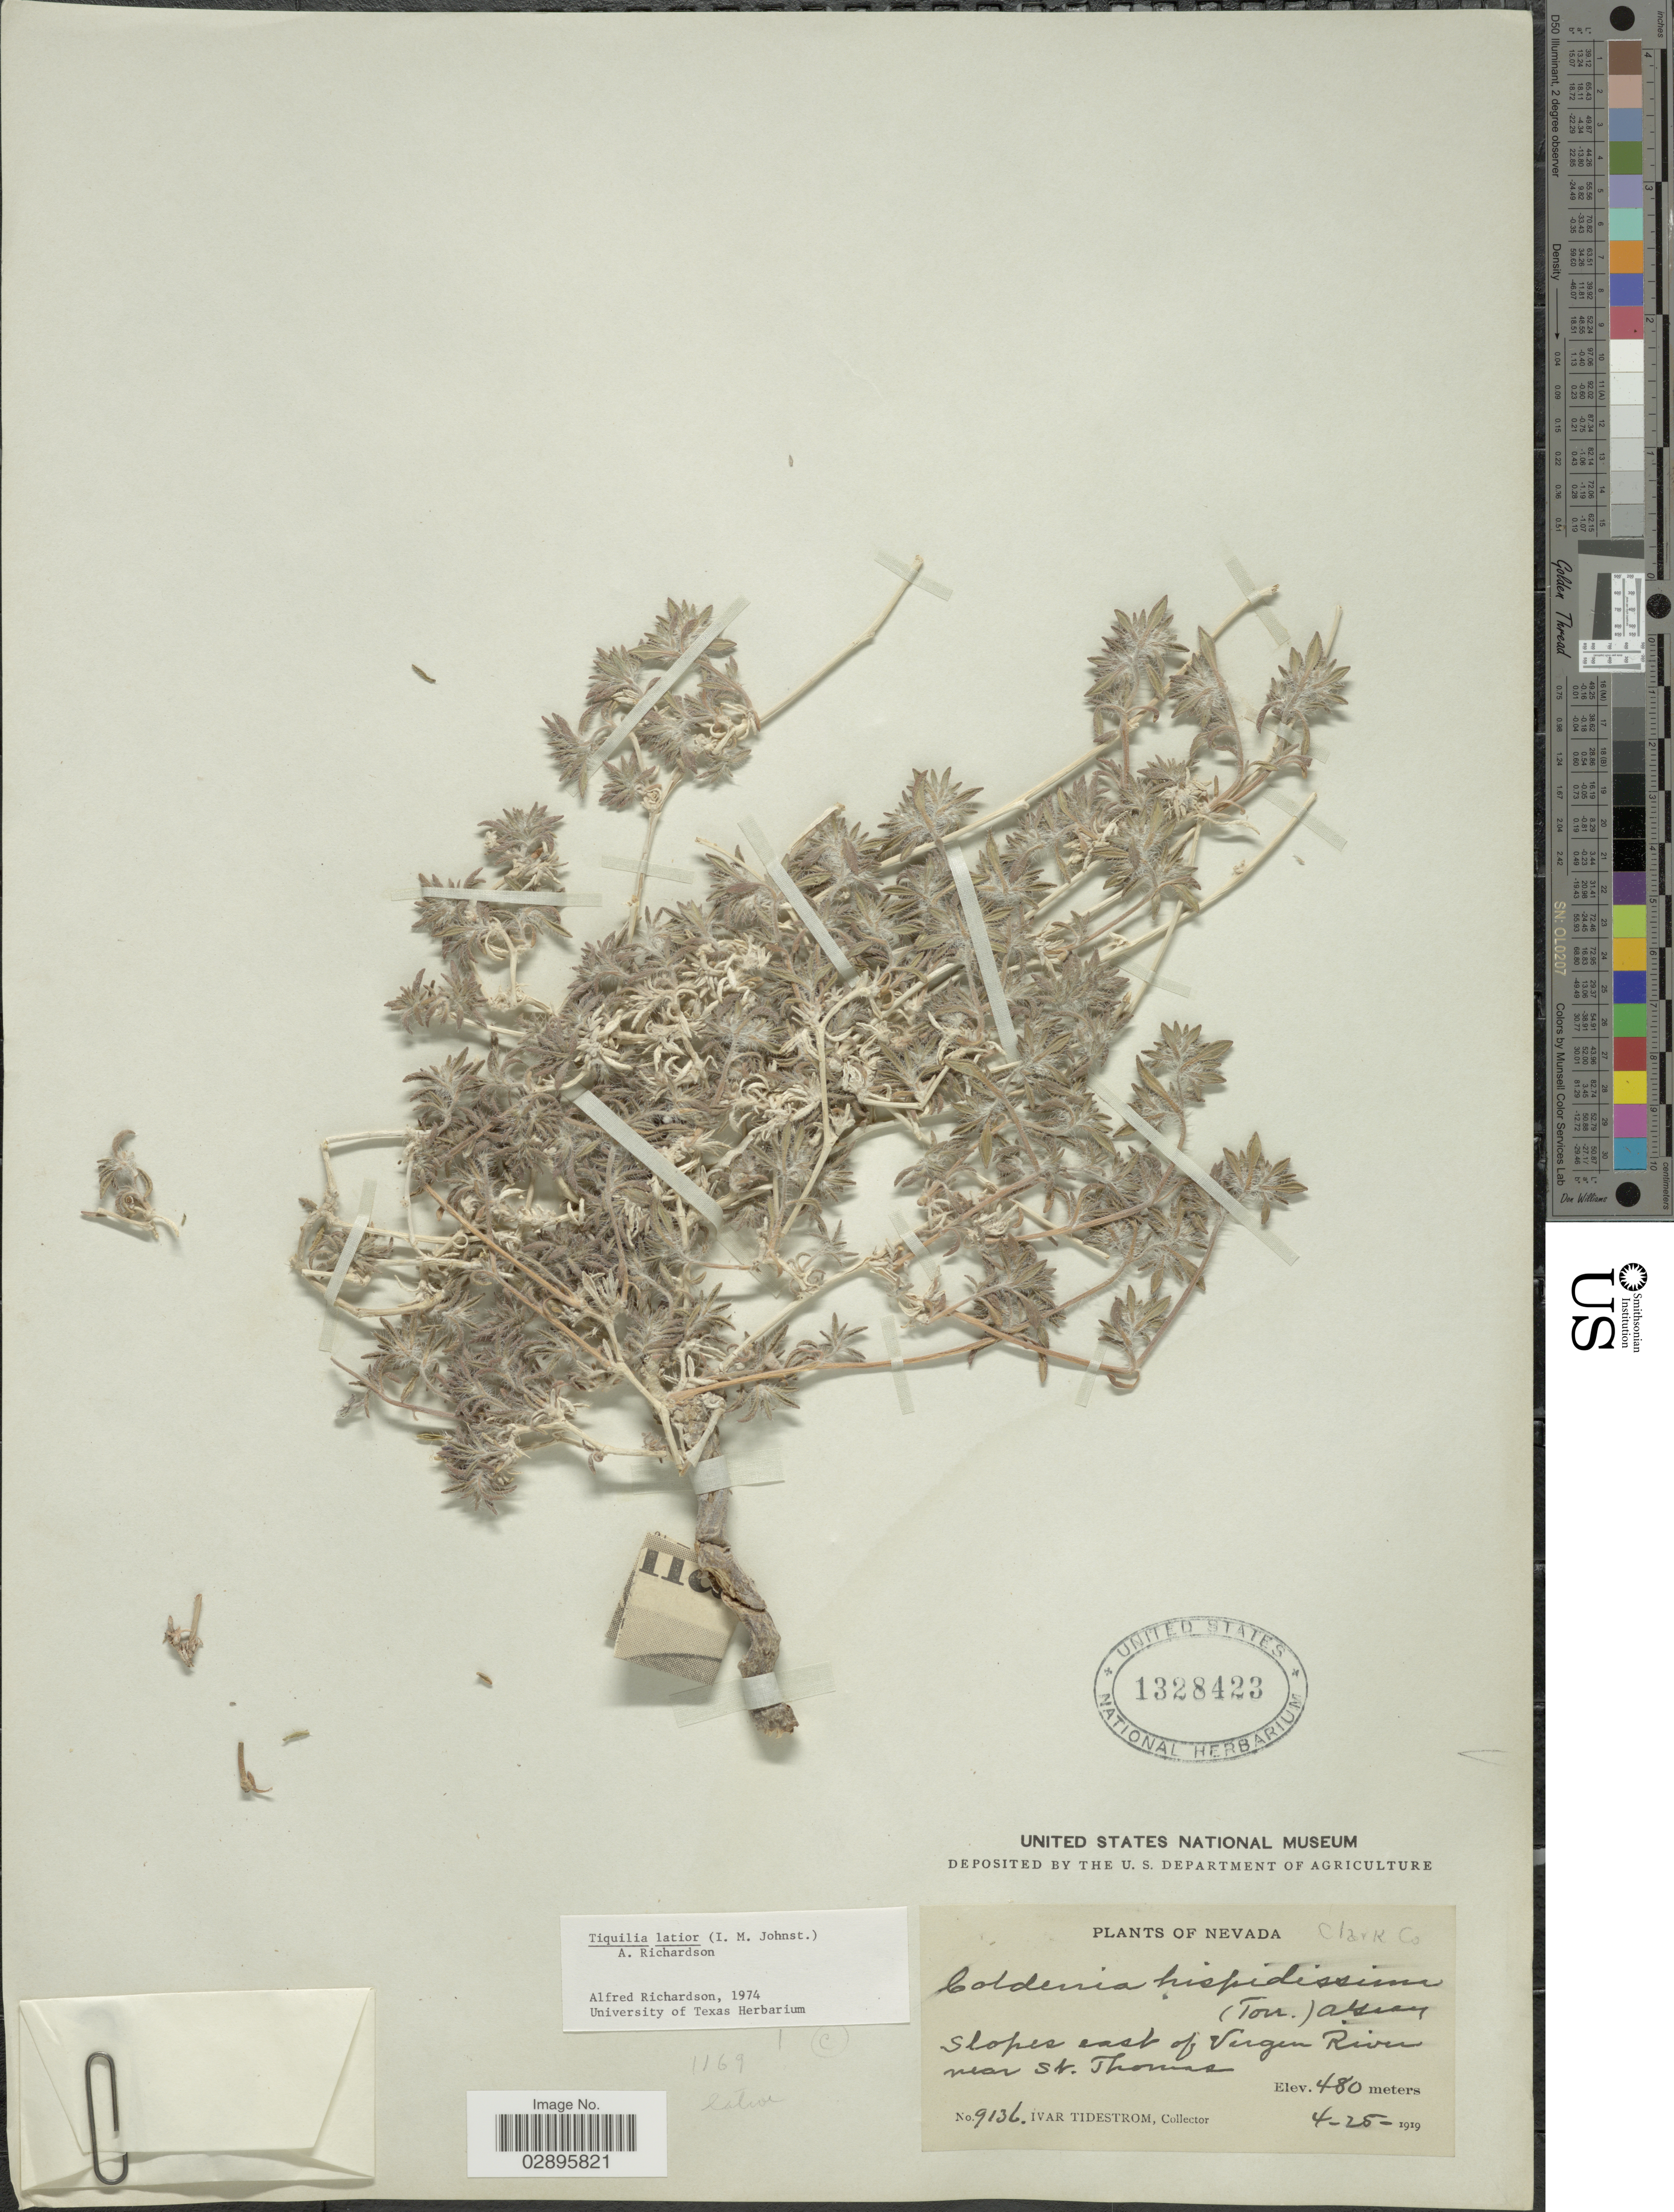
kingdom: Plantae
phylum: Tracheophyta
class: Magnoliopsida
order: Boraginales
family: Ehretiaceae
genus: Tiquilia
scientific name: Tiquilia latior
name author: (I.M. Johnst.) A.T. Richardson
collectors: I. F. Tidestrom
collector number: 9136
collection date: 1919-04-25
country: United States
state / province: Nevada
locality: Clark Co., slopes east of Virgin River near St. Thomas.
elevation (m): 480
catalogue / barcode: US 1328423